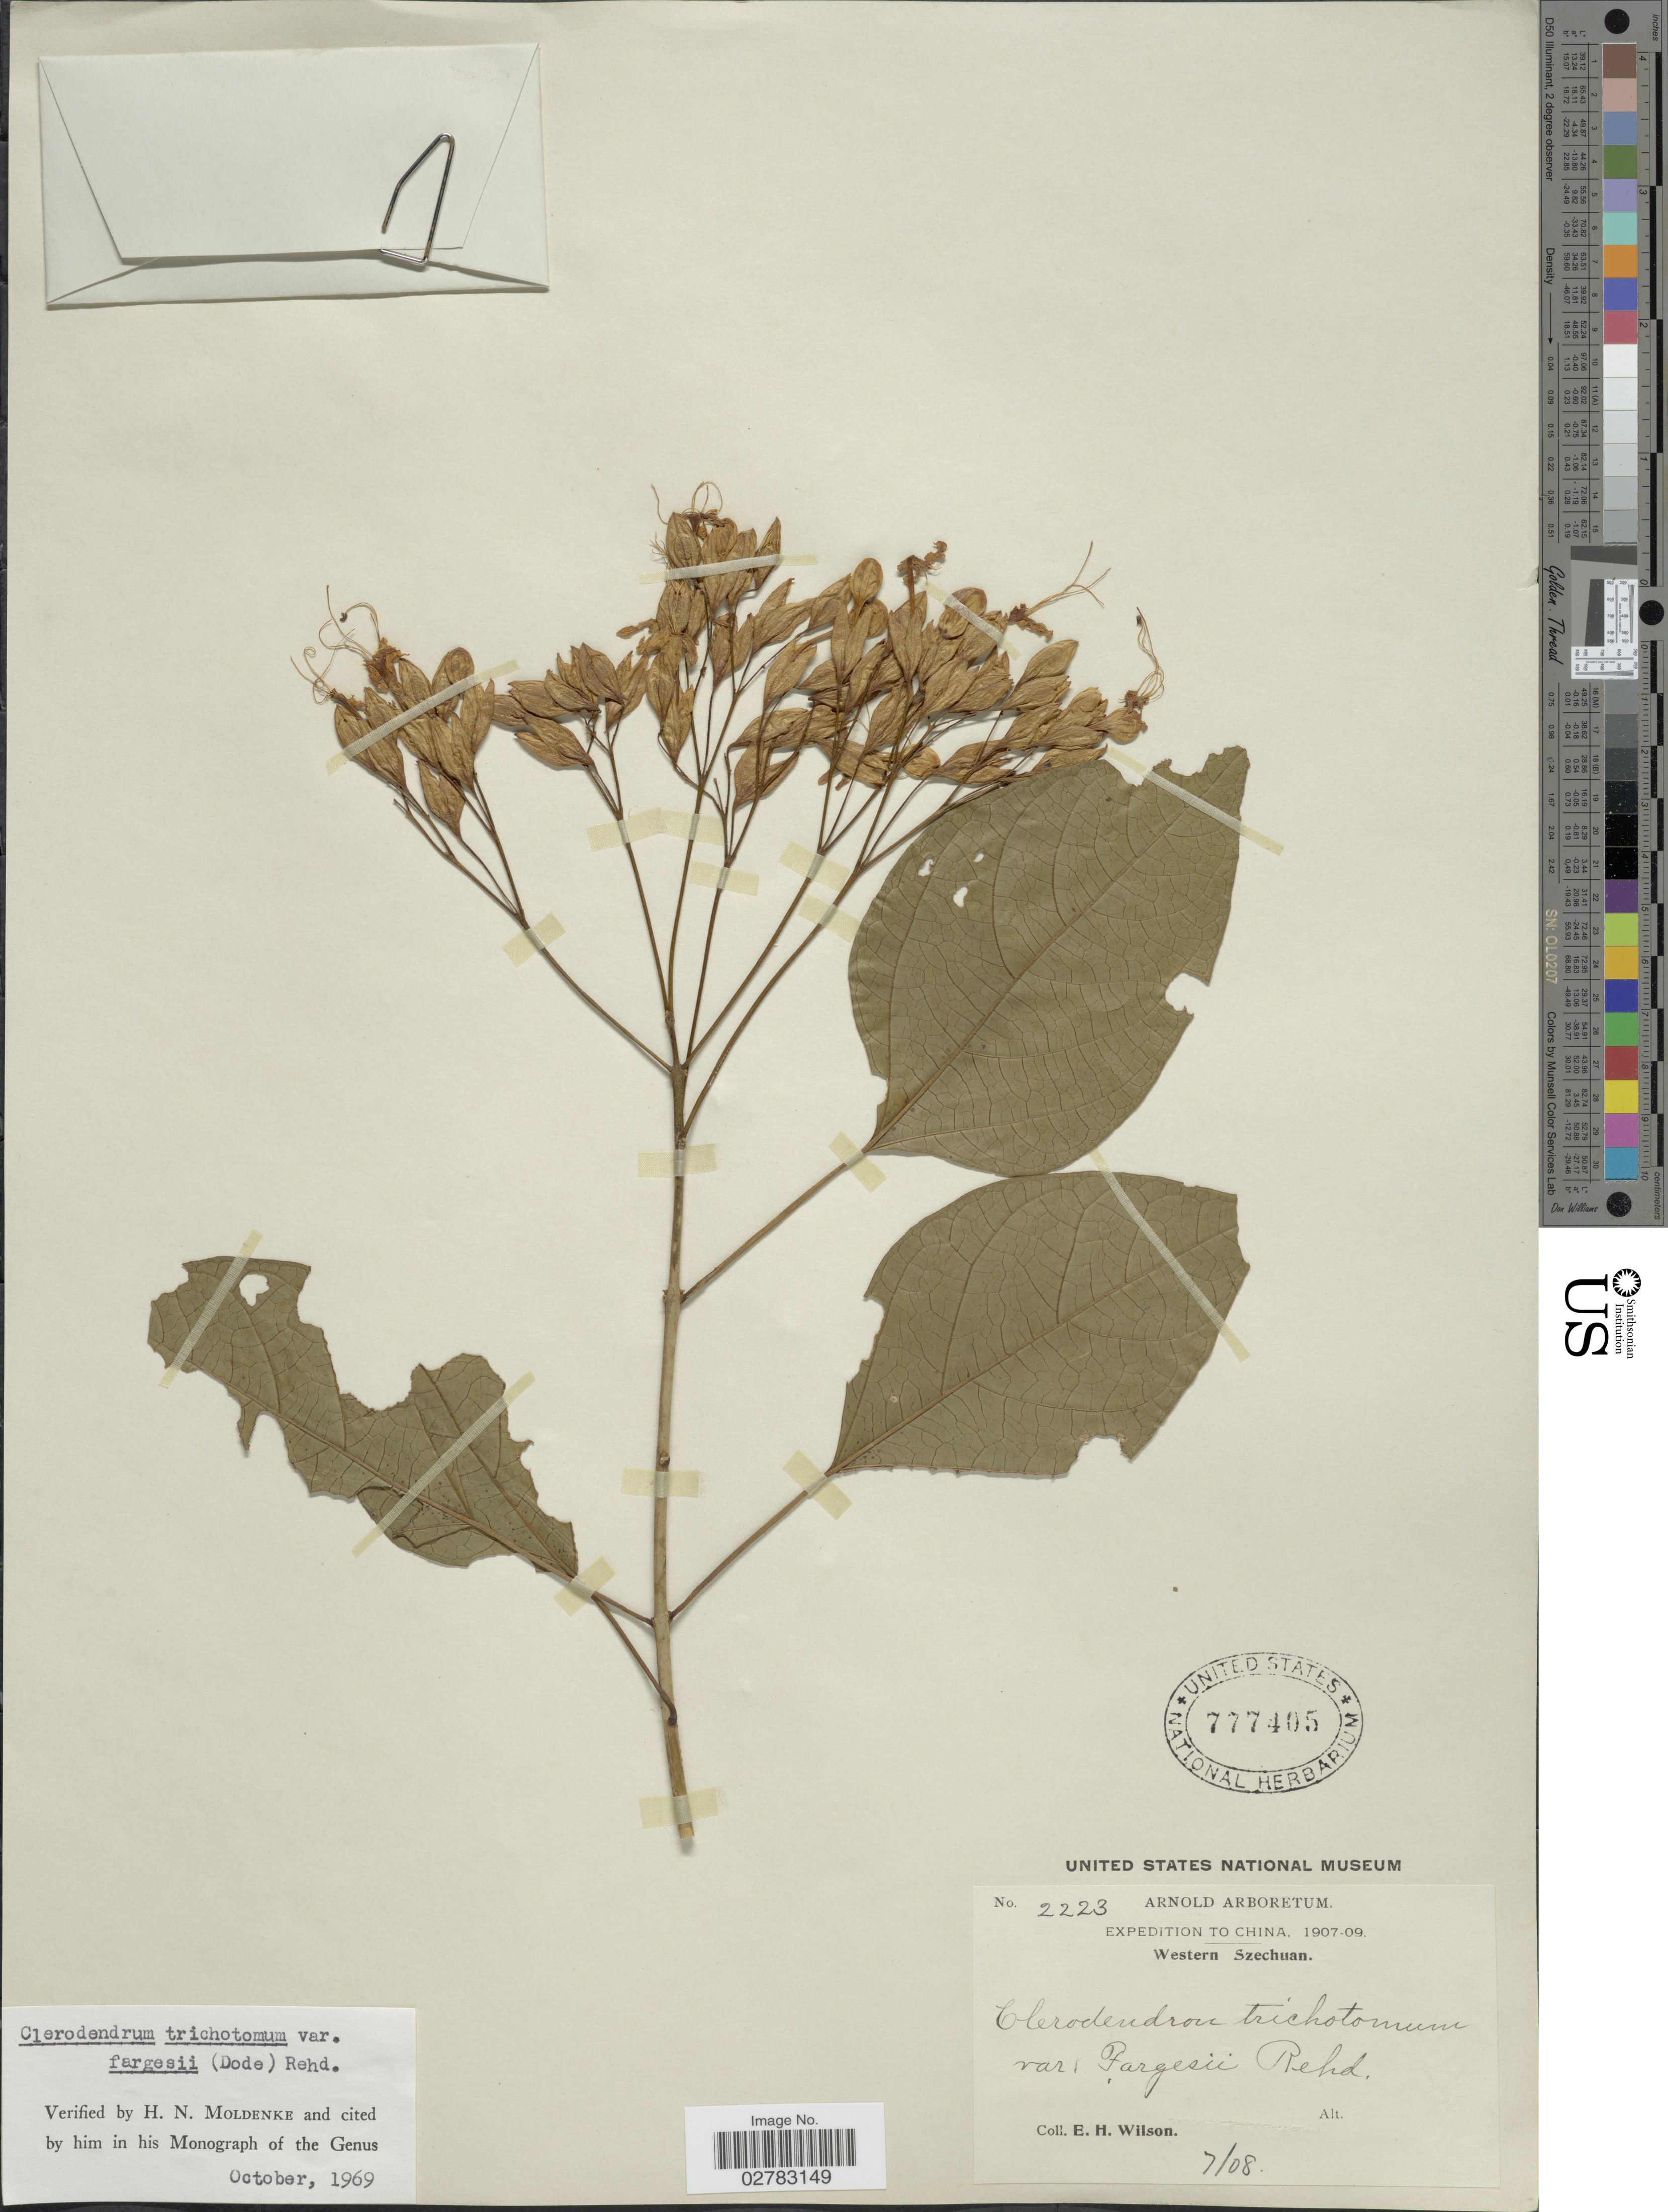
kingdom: Plantae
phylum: Tracheophyta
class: Magnoliopsida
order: Lamiales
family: Lamiaceae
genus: Clerodendrum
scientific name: Clerodendrum trichotomum var. fargesii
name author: (Dode) Rehder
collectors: E. Wilson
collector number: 2223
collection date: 1908-07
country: China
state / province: Sichuan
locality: Western Szechuan.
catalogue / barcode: US 777405